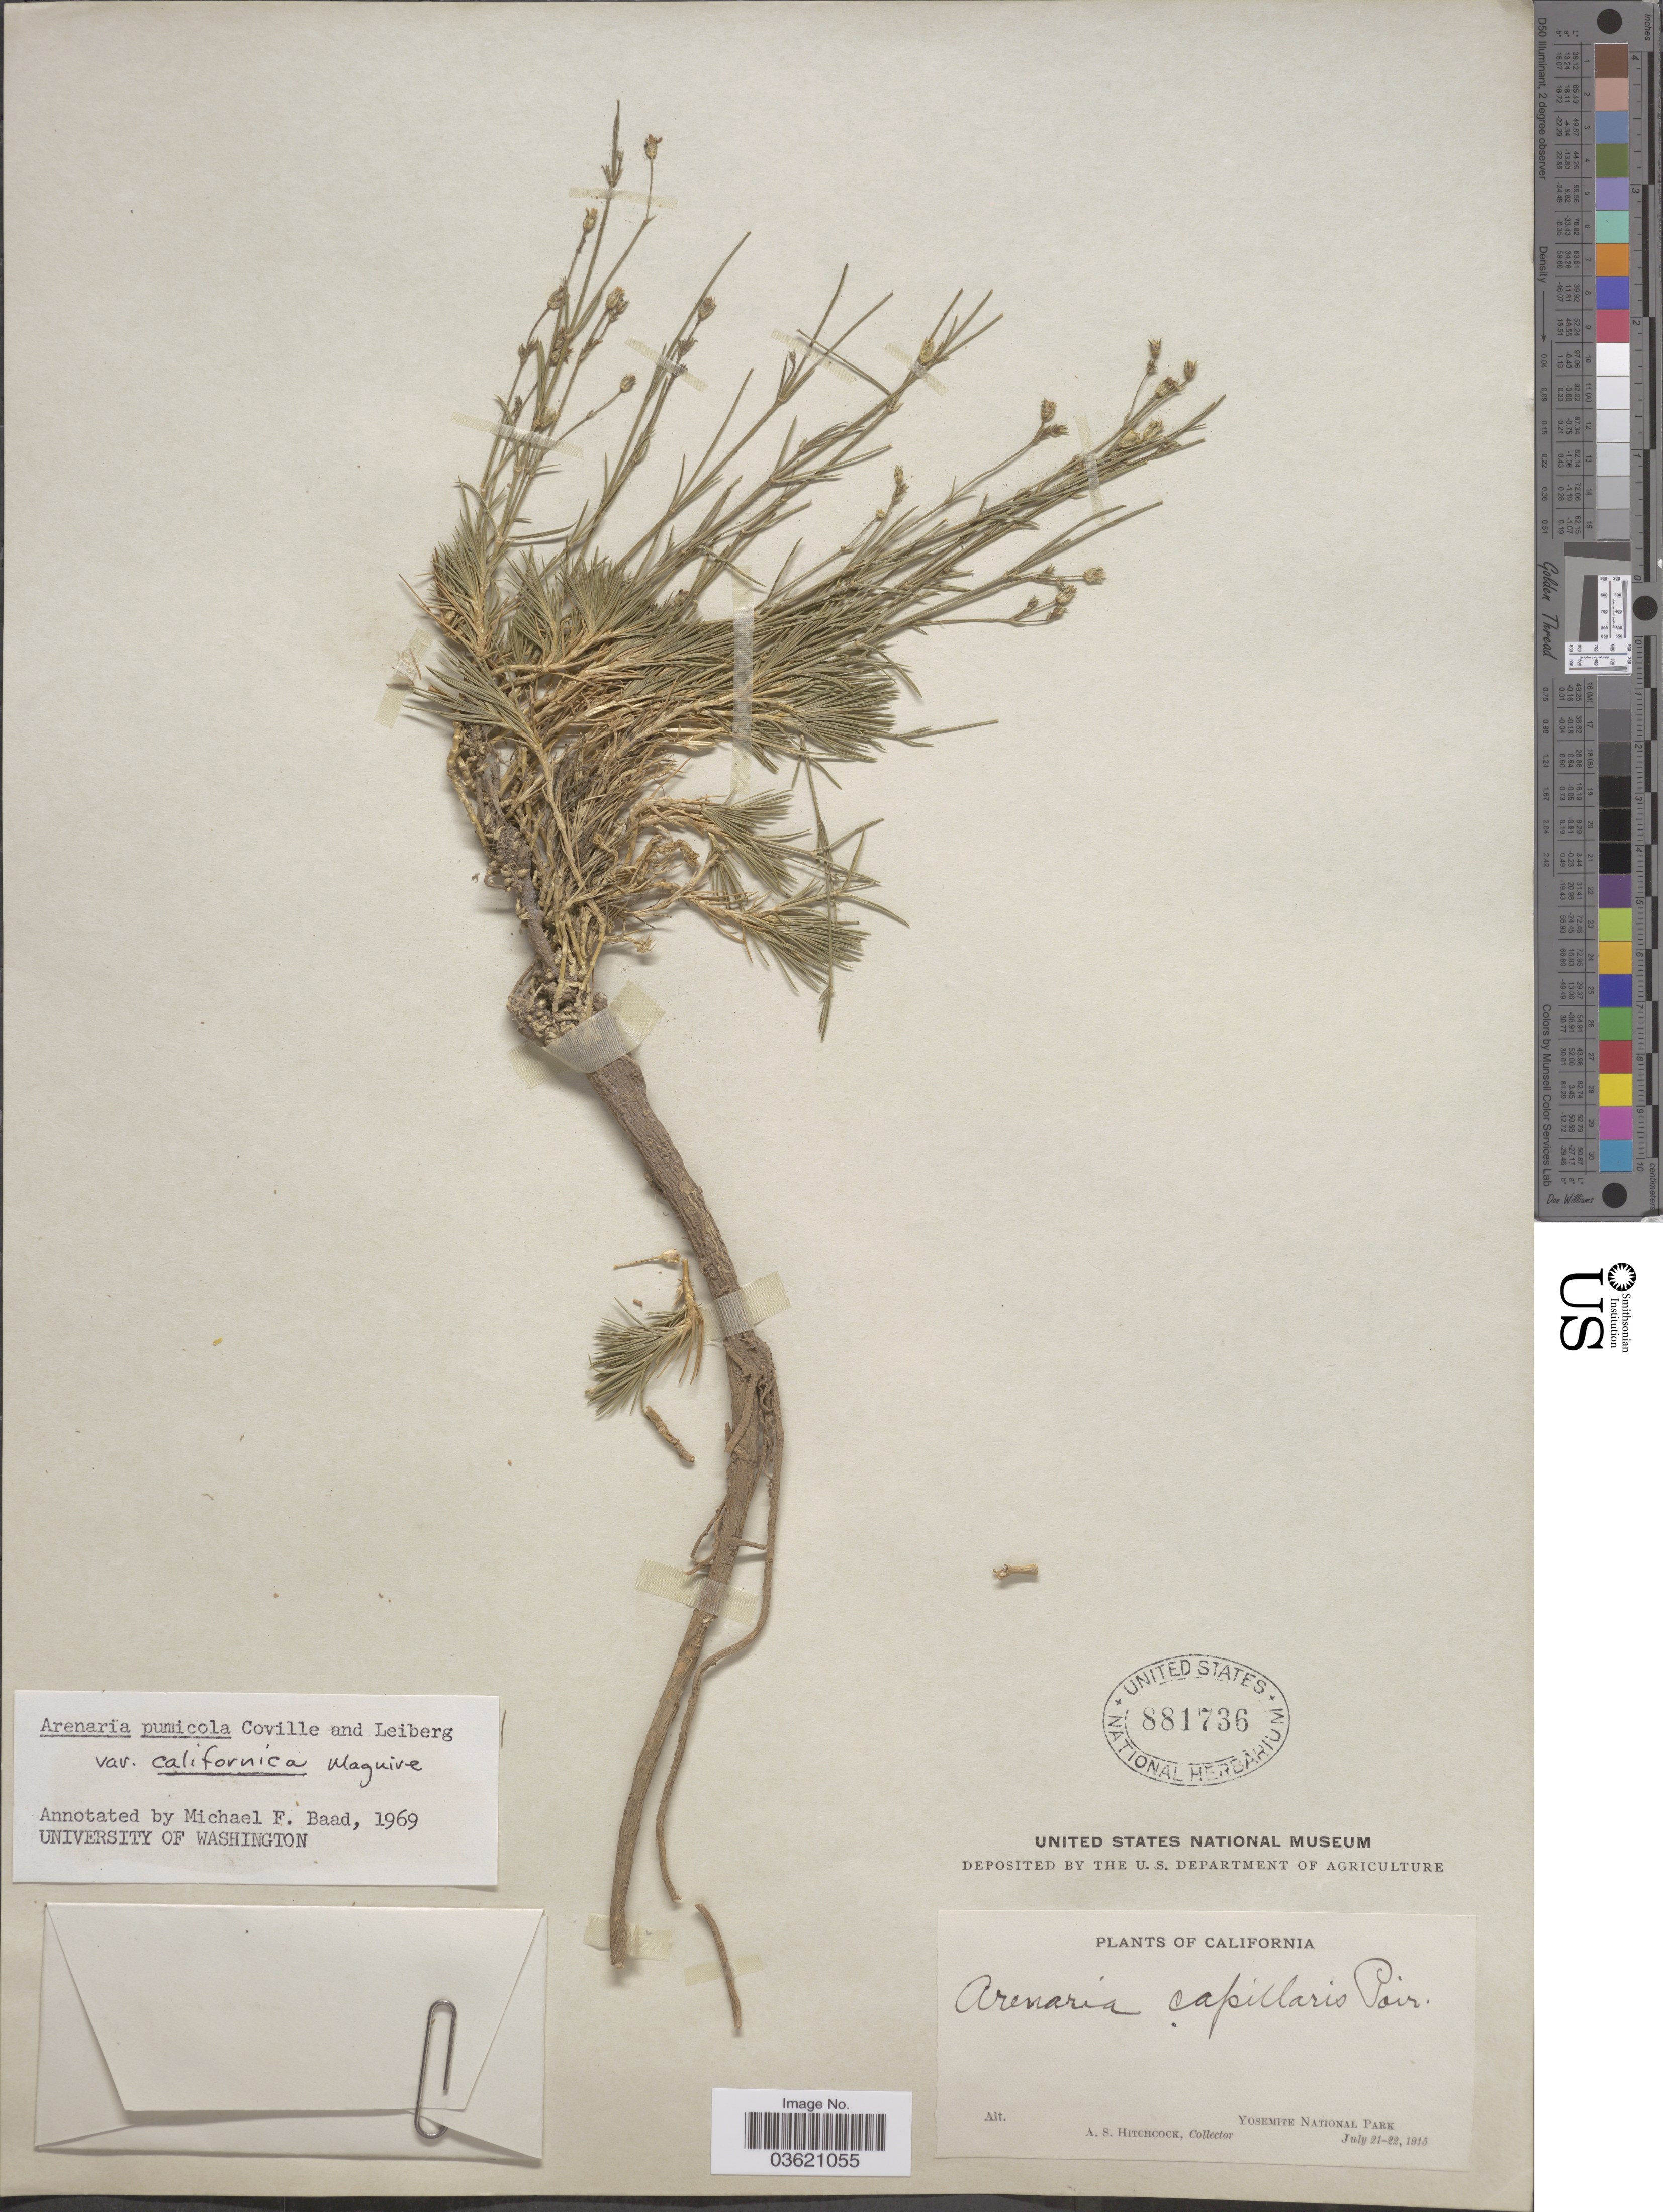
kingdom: Plantae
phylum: Tracheophyta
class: Magnoliopsida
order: Caryophyllales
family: Caryophyllaceae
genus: Eremogone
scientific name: Eremogone aculeata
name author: (S. Watson) Ikonn.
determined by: U.S. National Herbarium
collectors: A. S. Hitchcock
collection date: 1915-07-21/1915-07-22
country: United States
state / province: California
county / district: Mariposa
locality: Yosemite National Park.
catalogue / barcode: US 881736